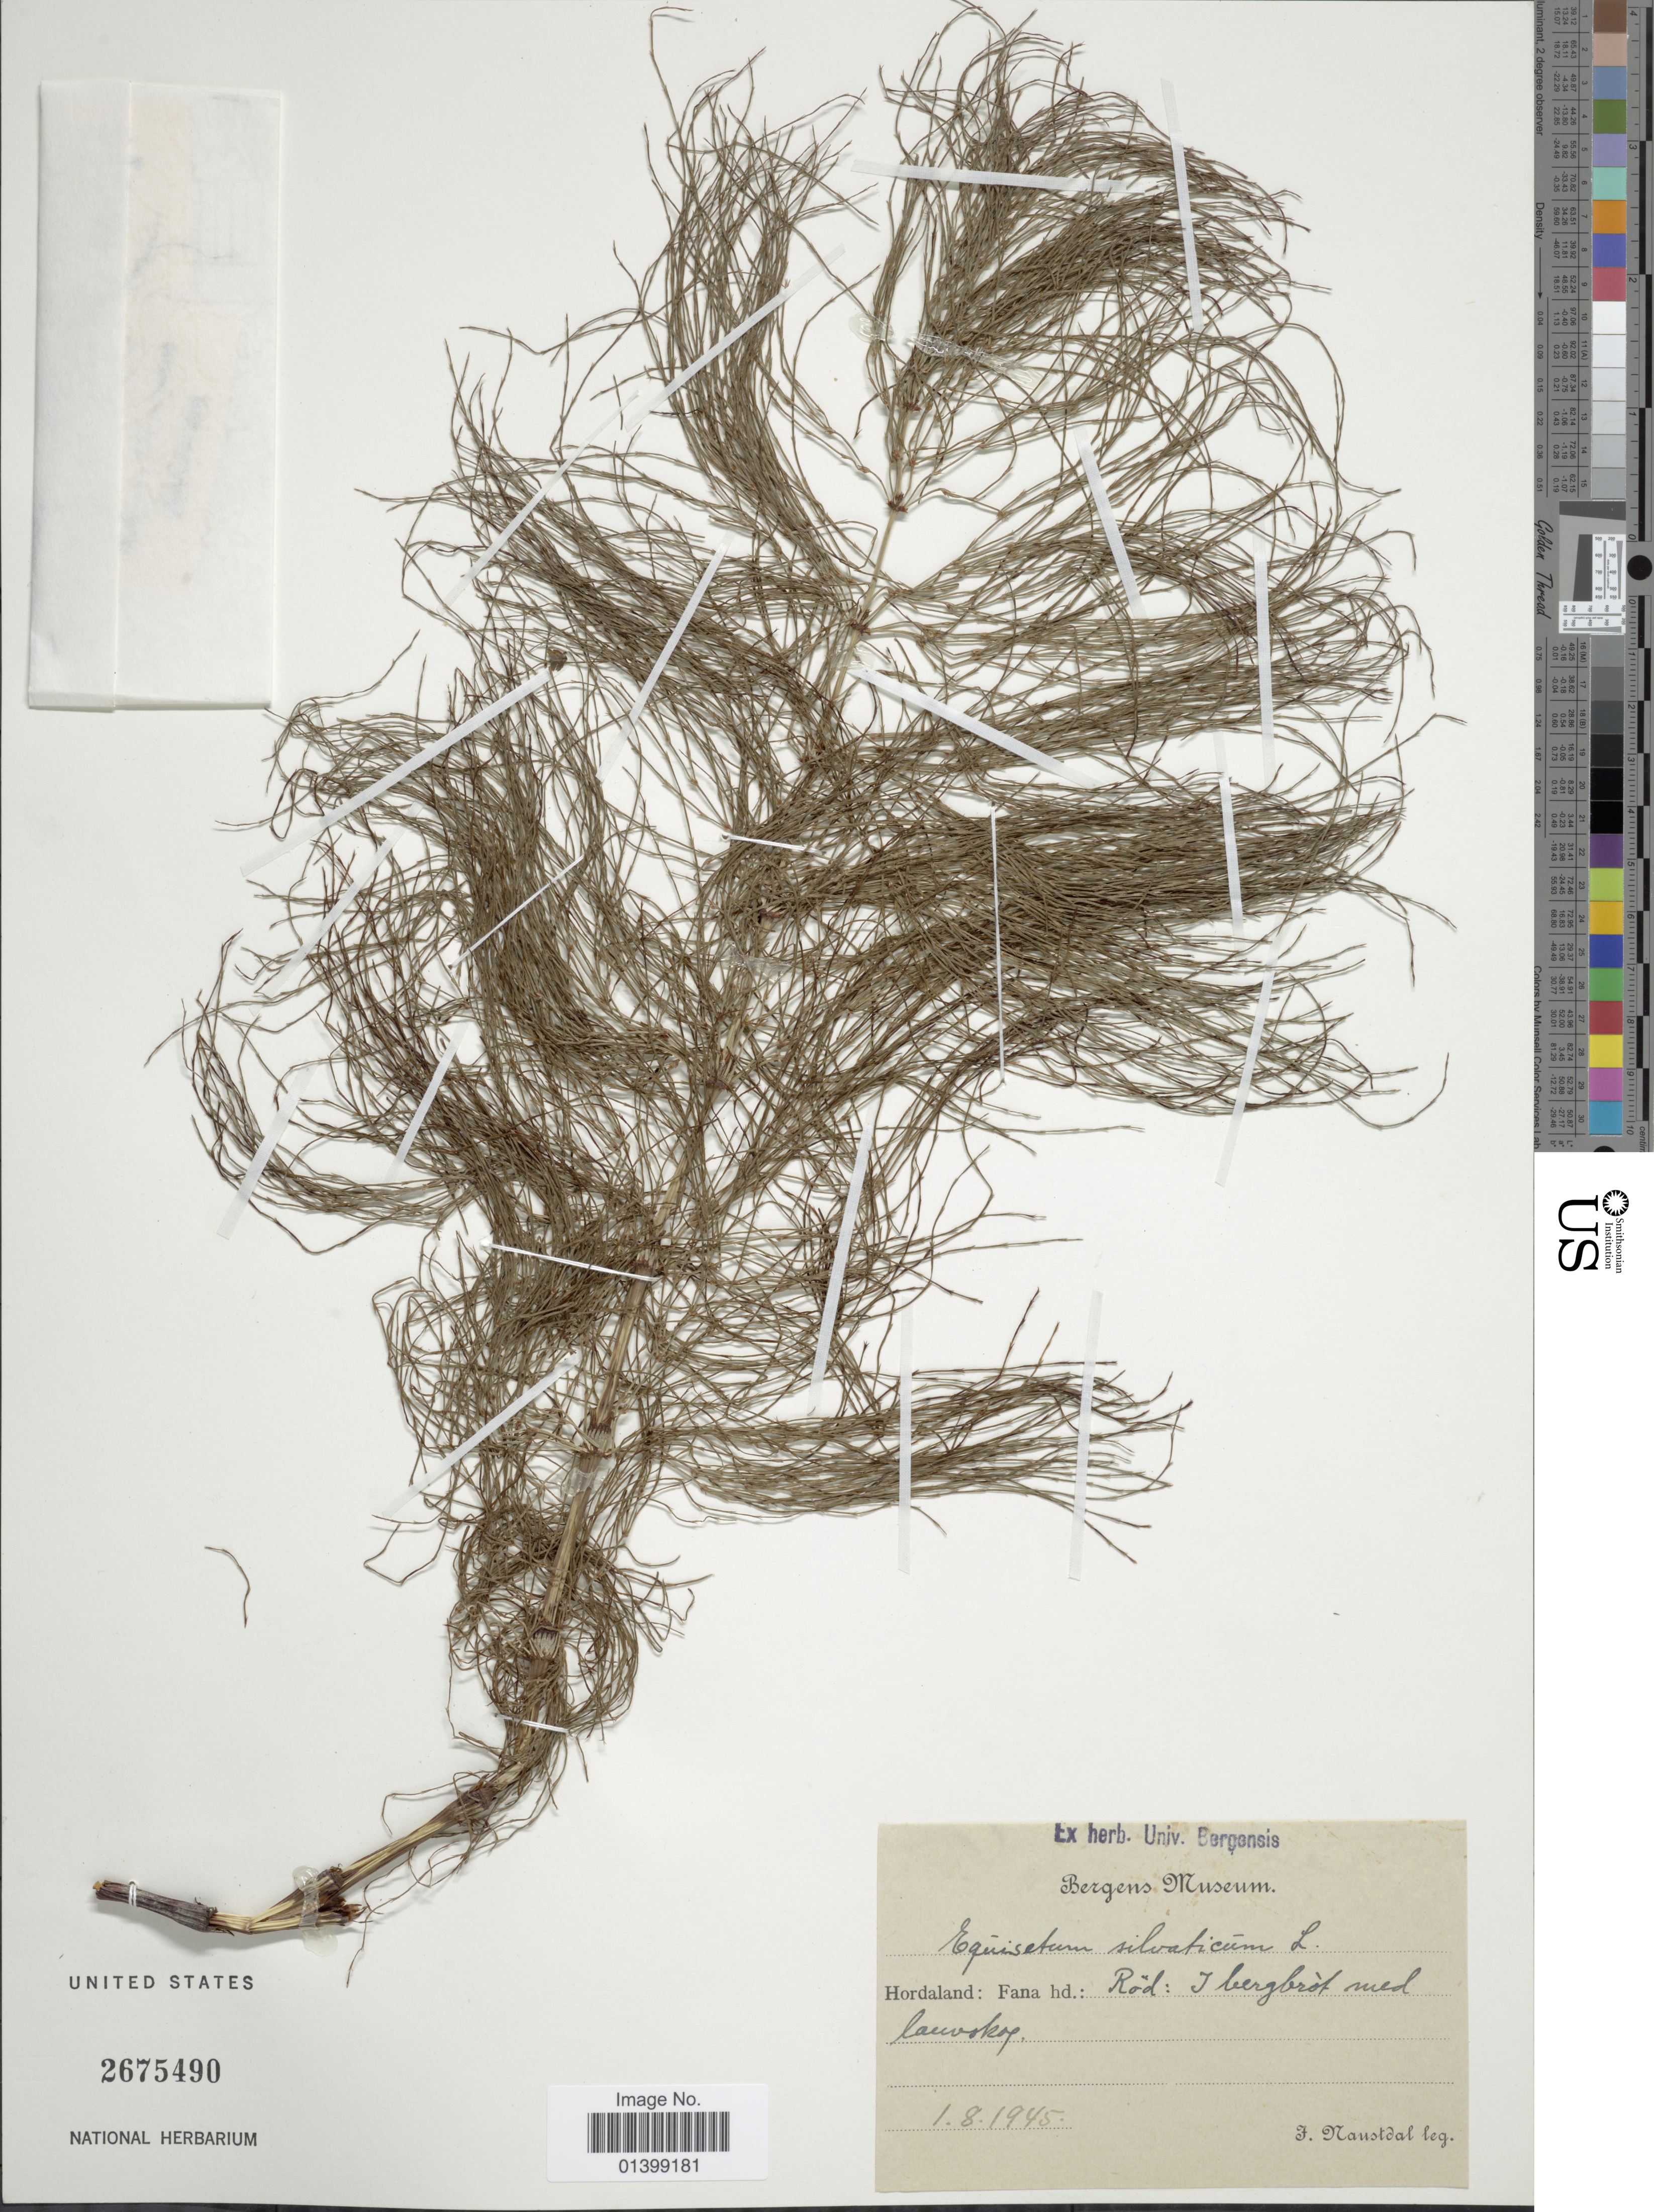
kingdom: Plantae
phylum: Tracheophyta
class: Polypodiopsida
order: Equisetales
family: Equisetaceae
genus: Equisetum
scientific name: Equisetum sylvaticum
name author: L.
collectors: J. Naustdal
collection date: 1945-08-01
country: Norway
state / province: Hordaland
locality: Fana hd: Röd: I bergbrott med lauvskog.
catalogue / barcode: US 2675490